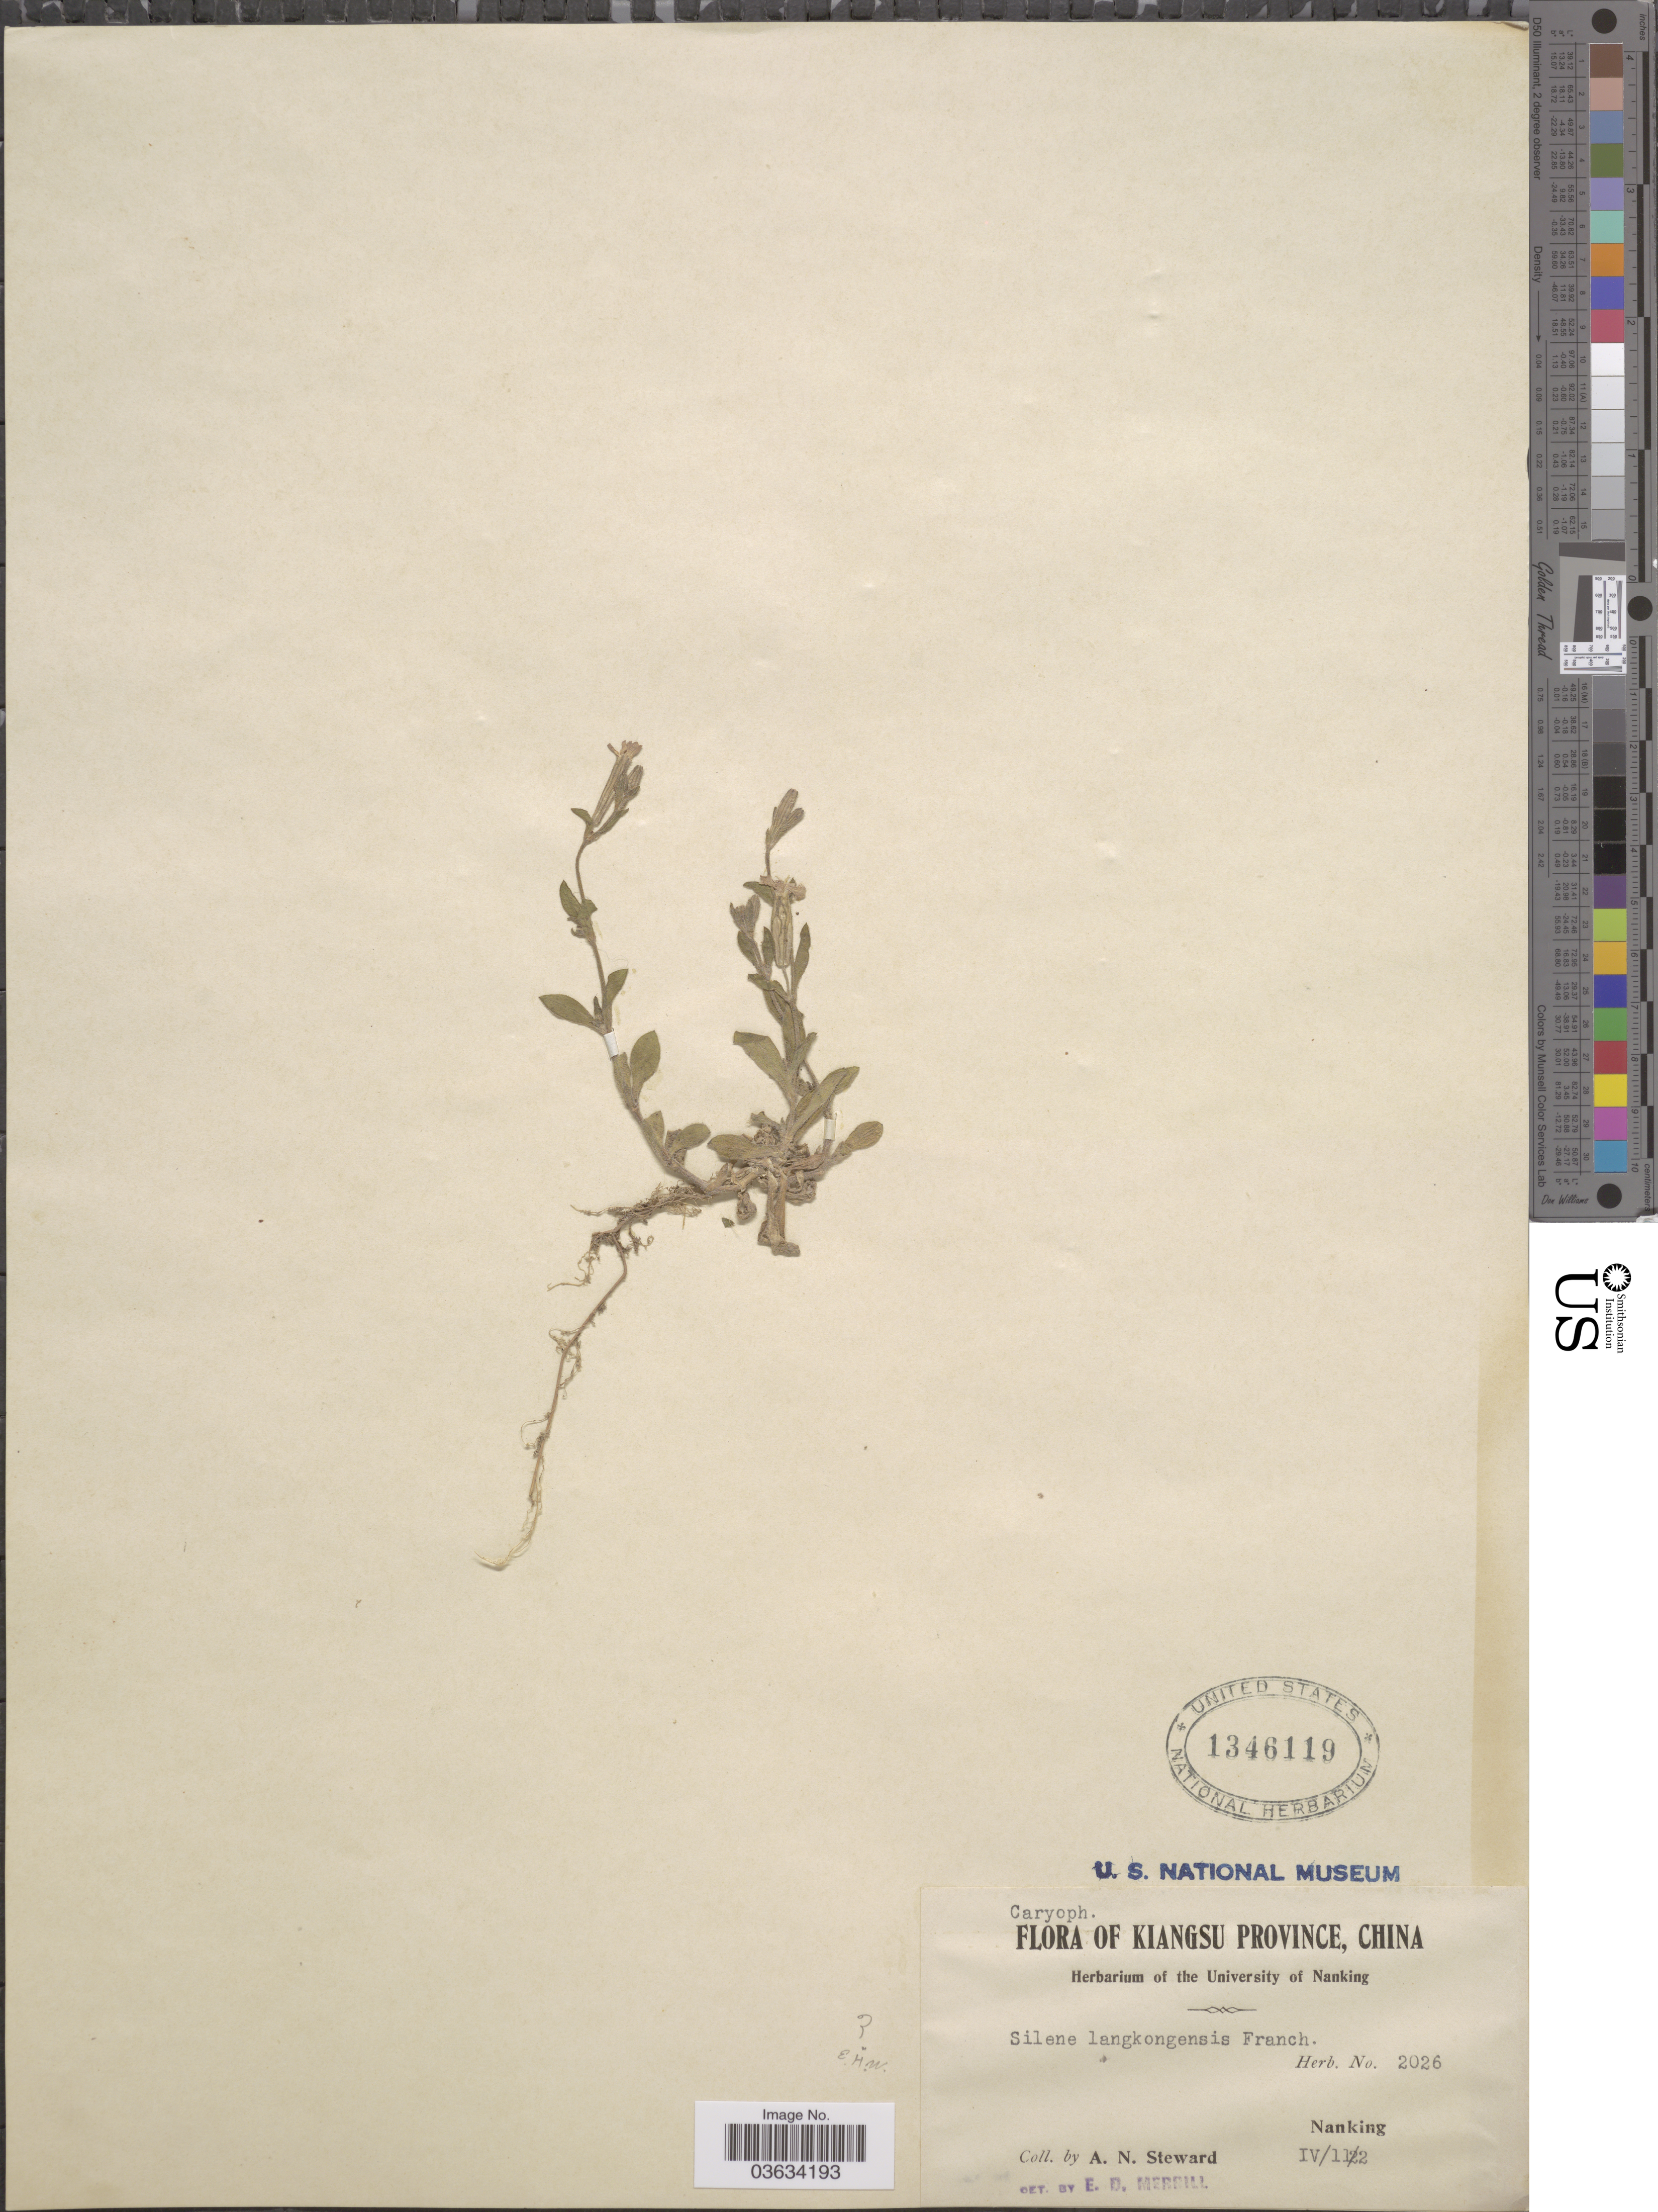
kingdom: Plantae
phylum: Tracheophyta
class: Magnoliopsida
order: Caryophyllales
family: Caryophyllaceae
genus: Silene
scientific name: Silene lankongensis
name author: Franch.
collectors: A. N. Steward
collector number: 2026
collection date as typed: Transcribed d/m/y: /4/12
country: China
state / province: Jiangsu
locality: Kiangsu Province. Nanking.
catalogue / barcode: US 1346119